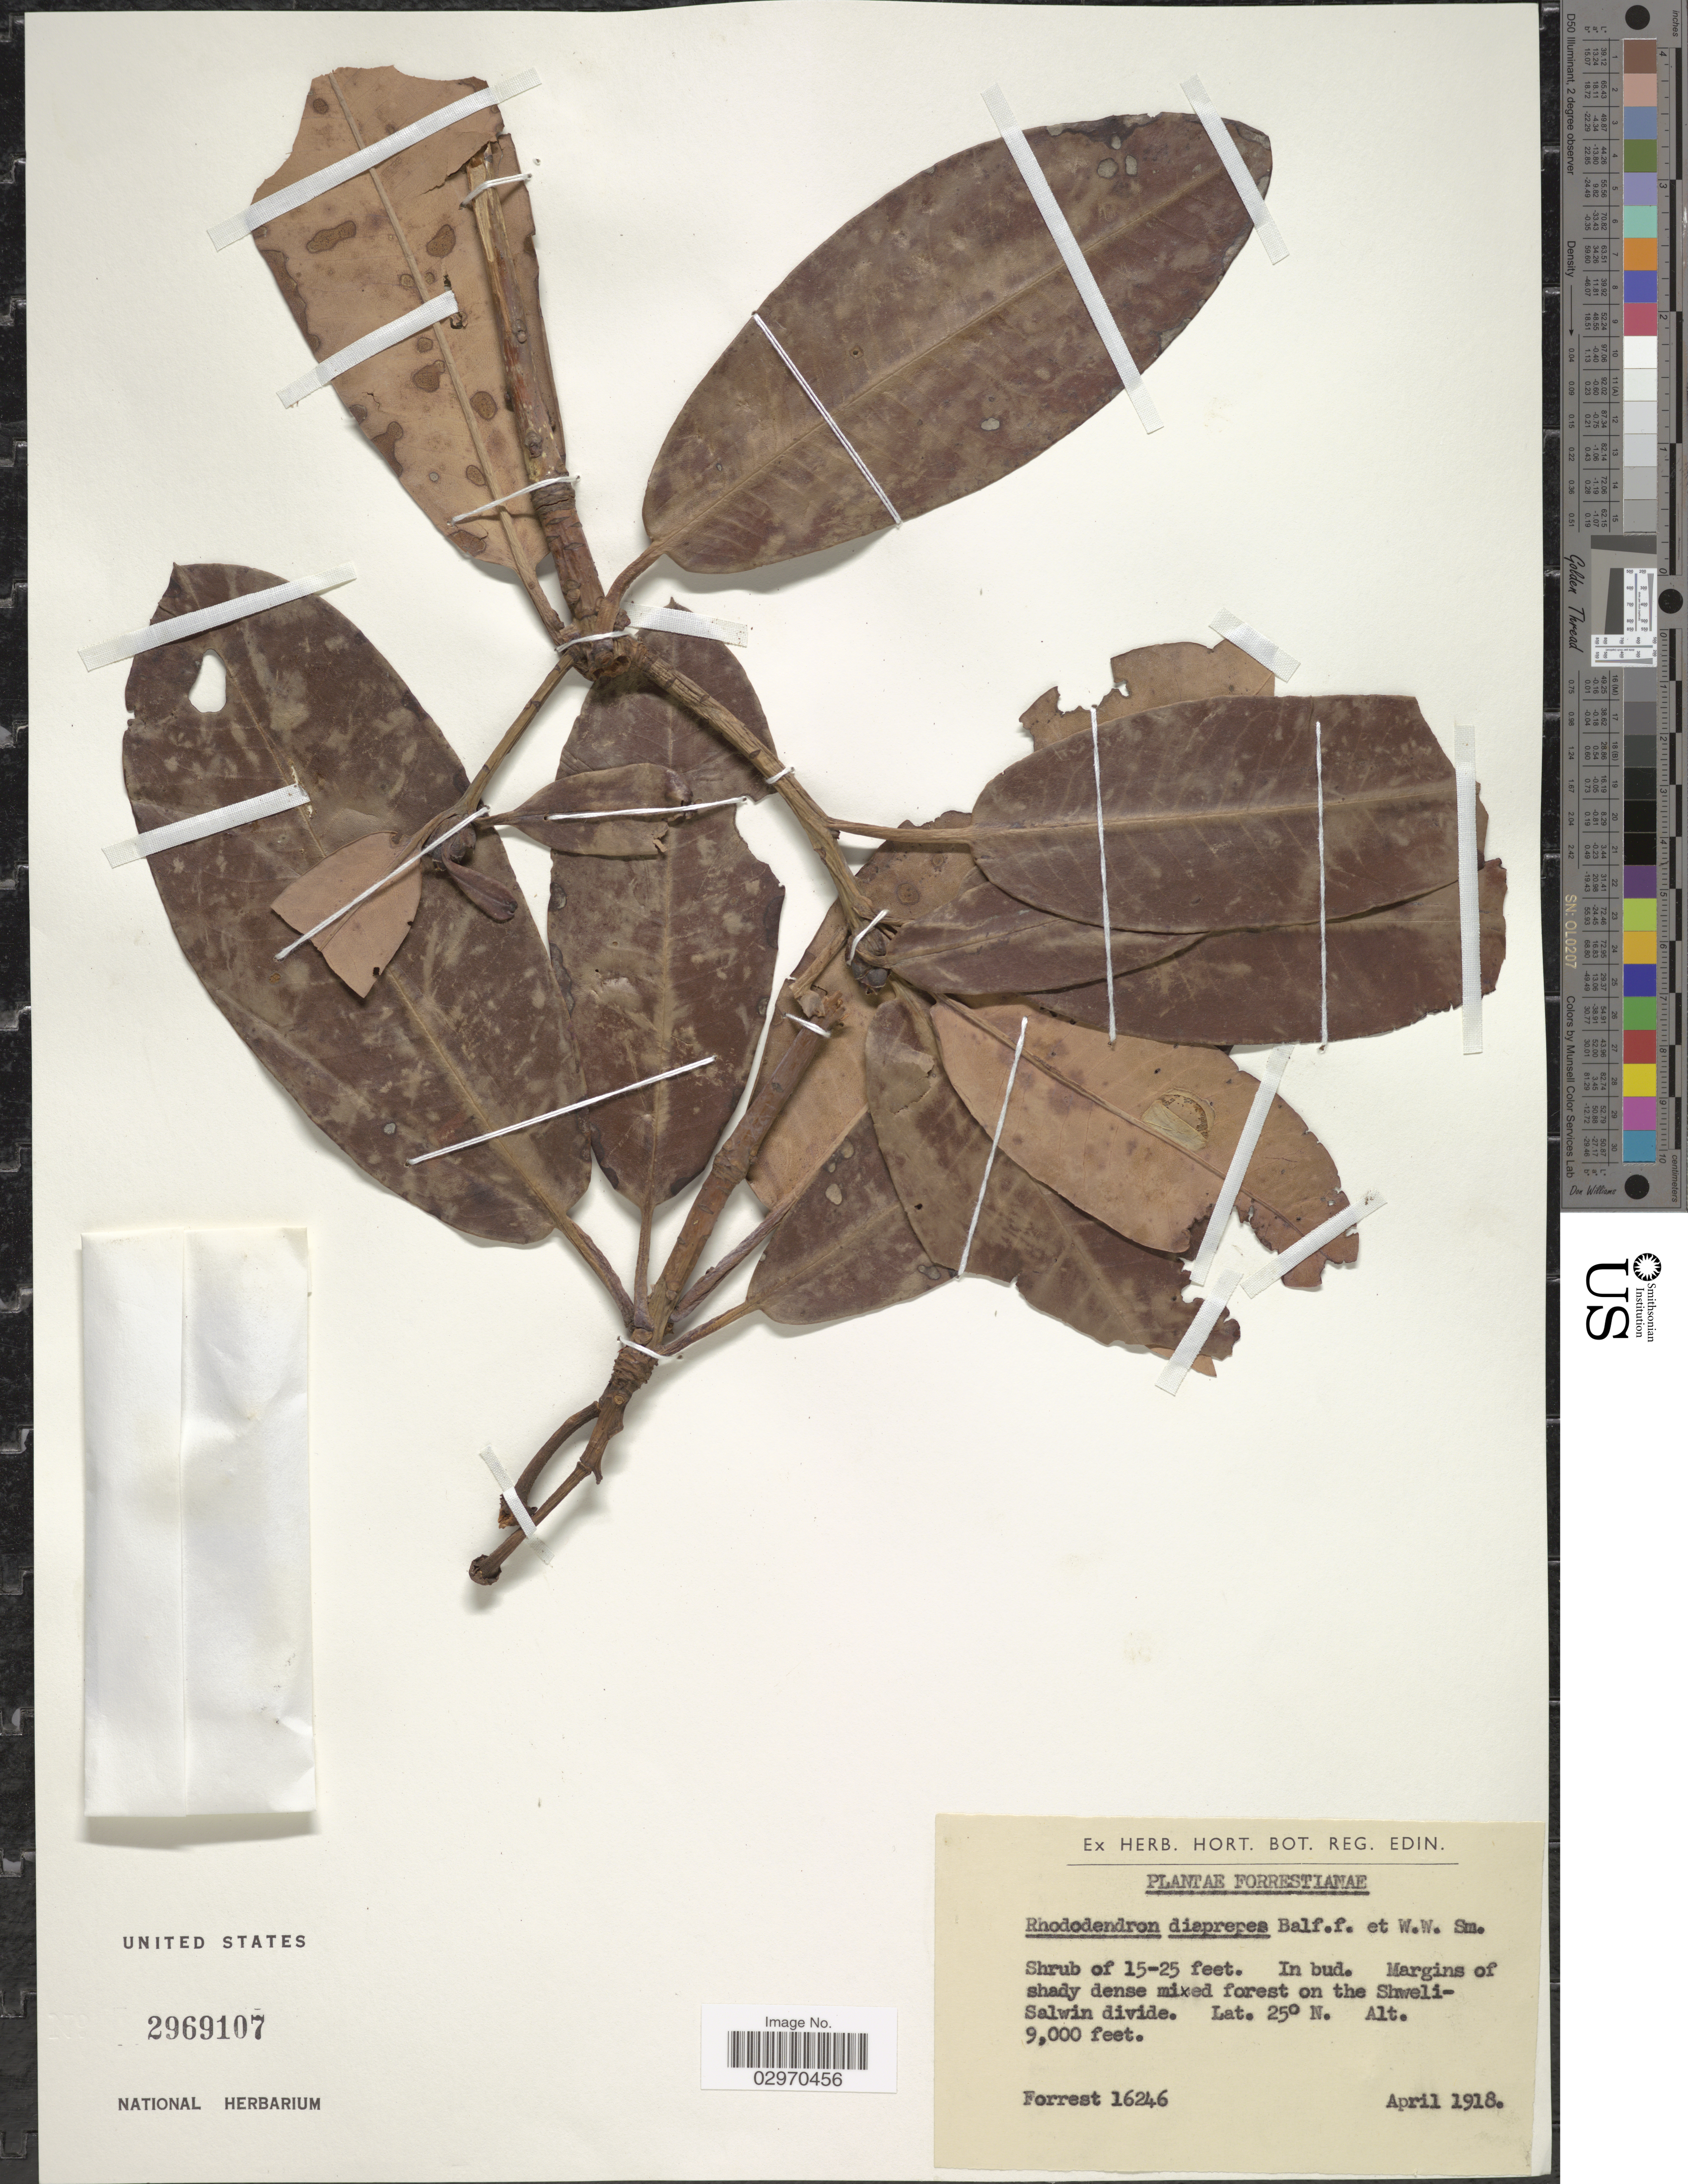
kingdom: Plantae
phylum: Tracheophyta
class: Magnoliopsida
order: Ericales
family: Ericaceae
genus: Rhododendron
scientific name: Rhododendron diaprepes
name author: Balf. f. & W.W. Sm.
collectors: -. Forrest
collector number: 16246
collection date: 1918-04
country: China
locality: On the Shweli-Salwin divide.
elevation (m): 2743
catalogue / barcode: US 2969107